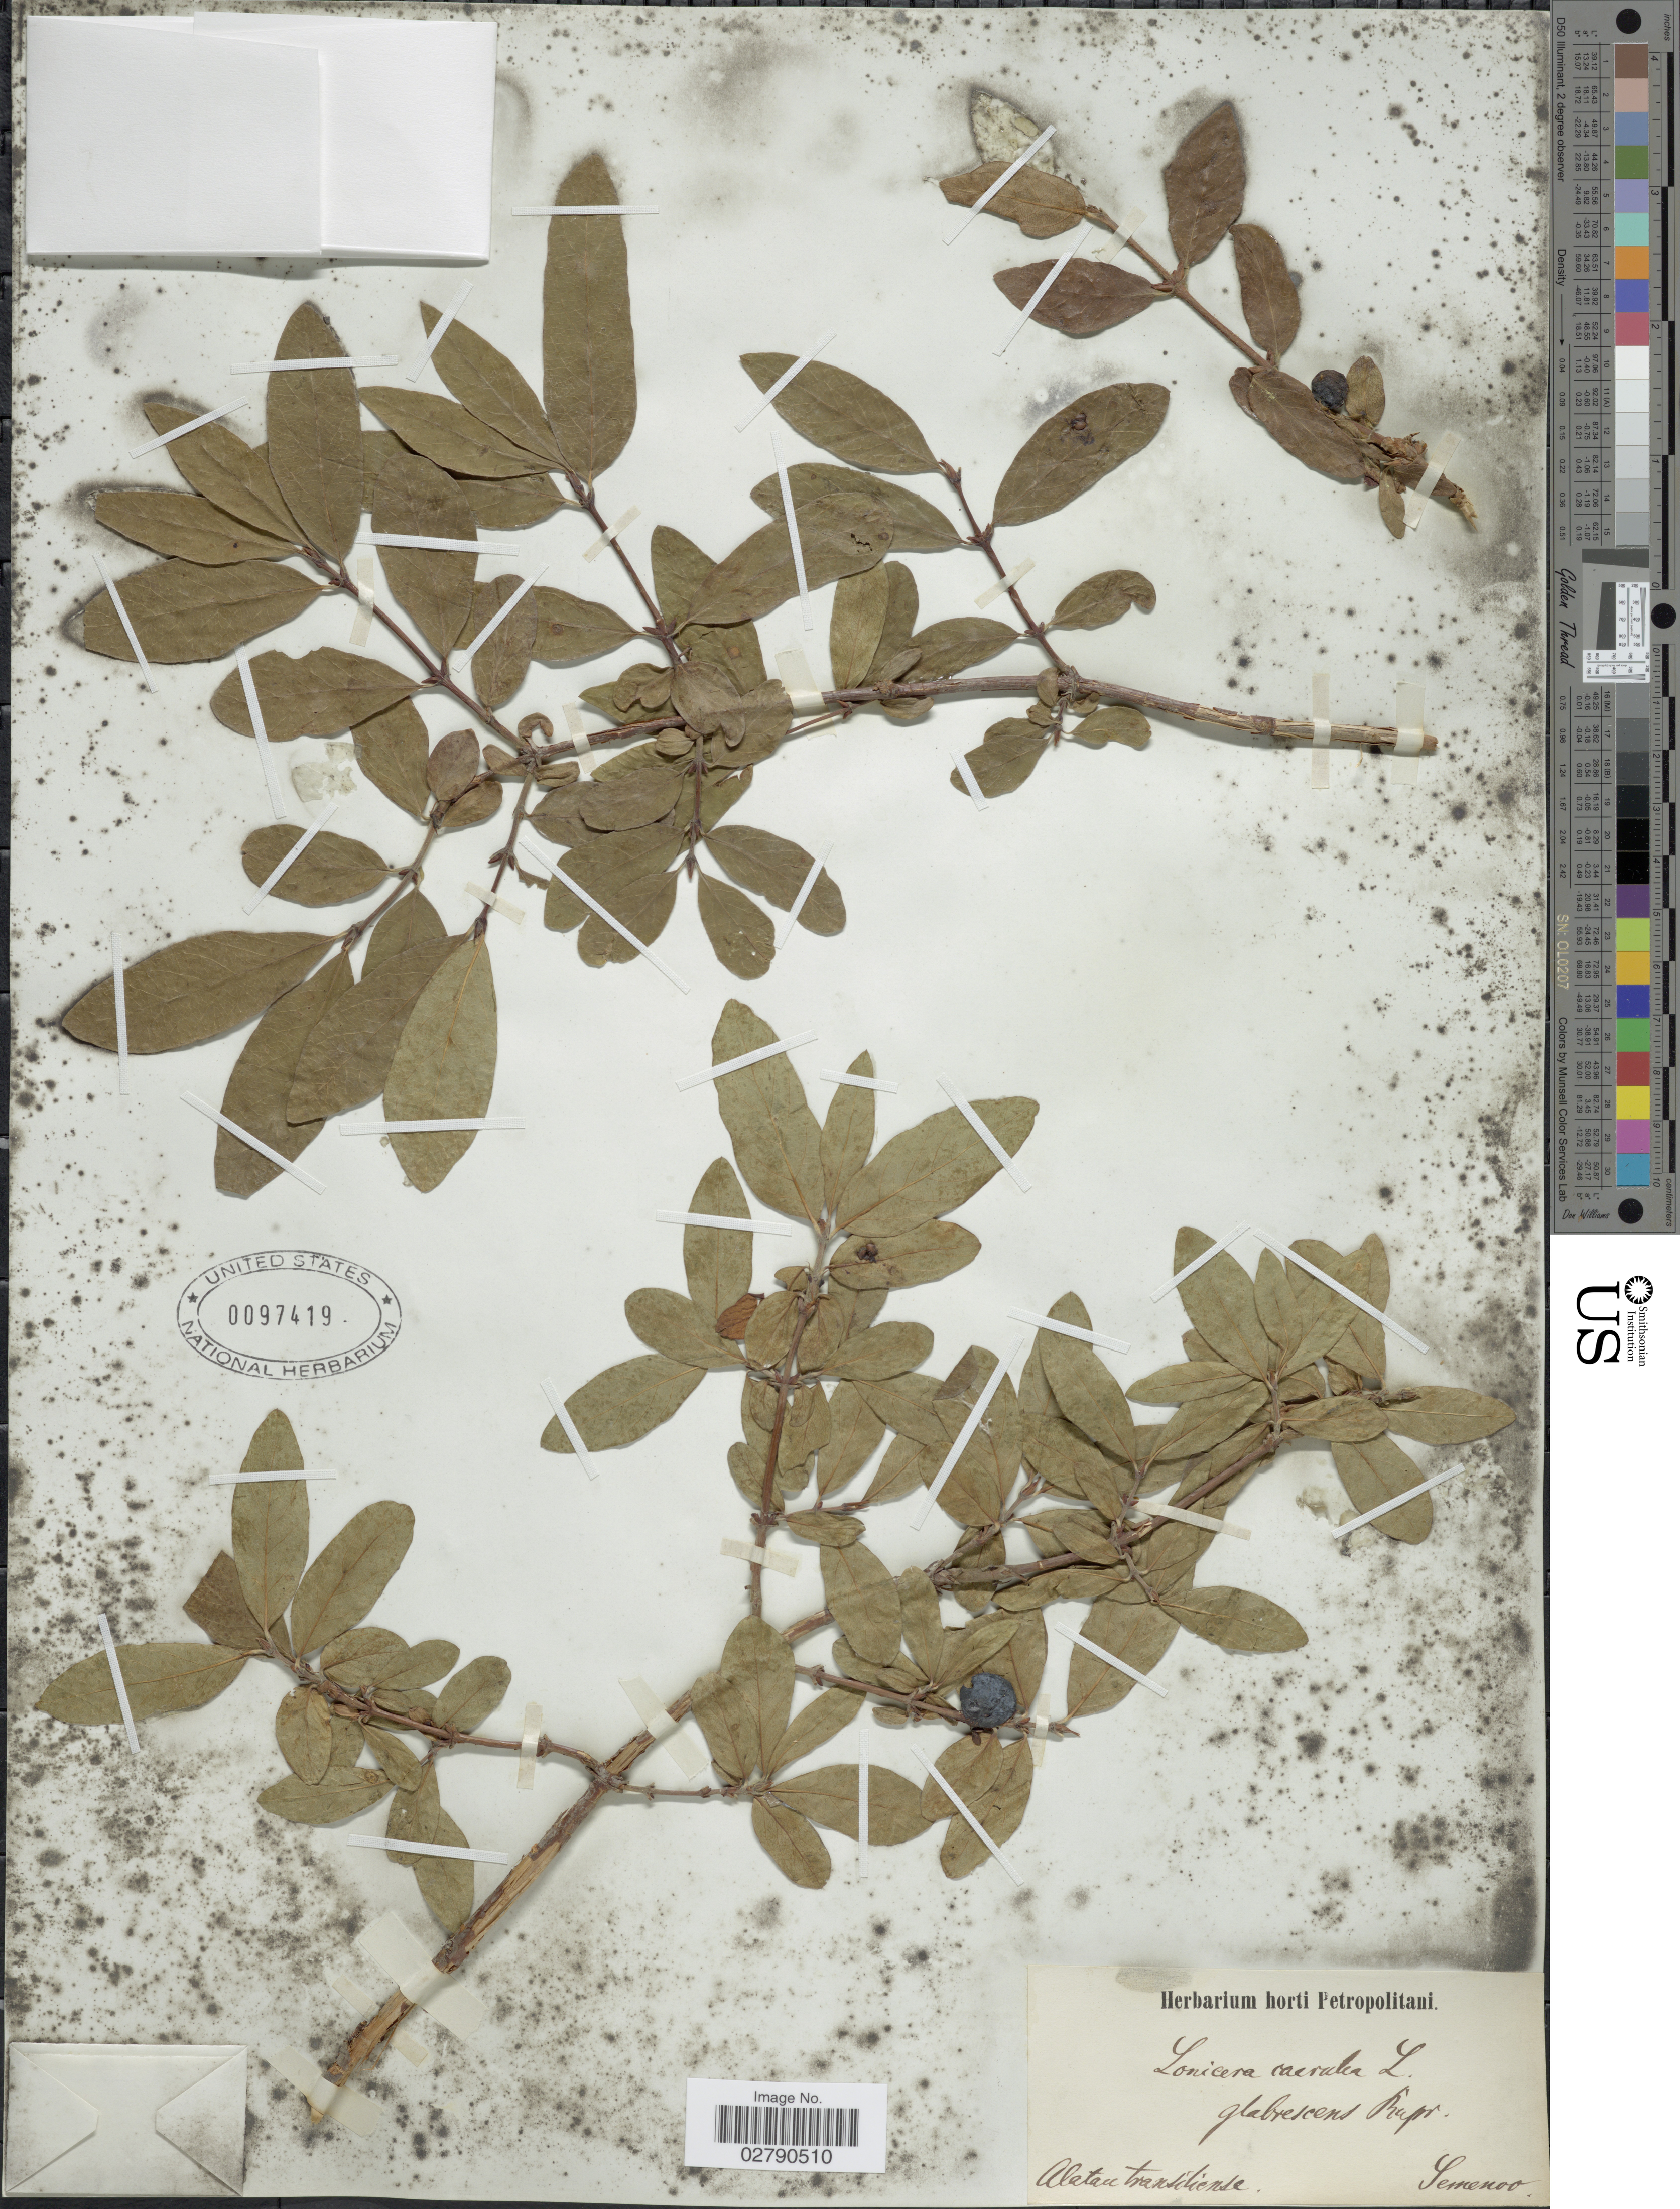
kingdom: Plantae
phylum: Tracheophyta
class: Magnoliopsida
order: Dipsacales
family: Caprifoliaceae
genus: Lonicera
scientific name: Lonicera caerulea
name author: L.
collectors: -- Semenov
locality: Alatau transiliense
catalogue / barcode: US 97419